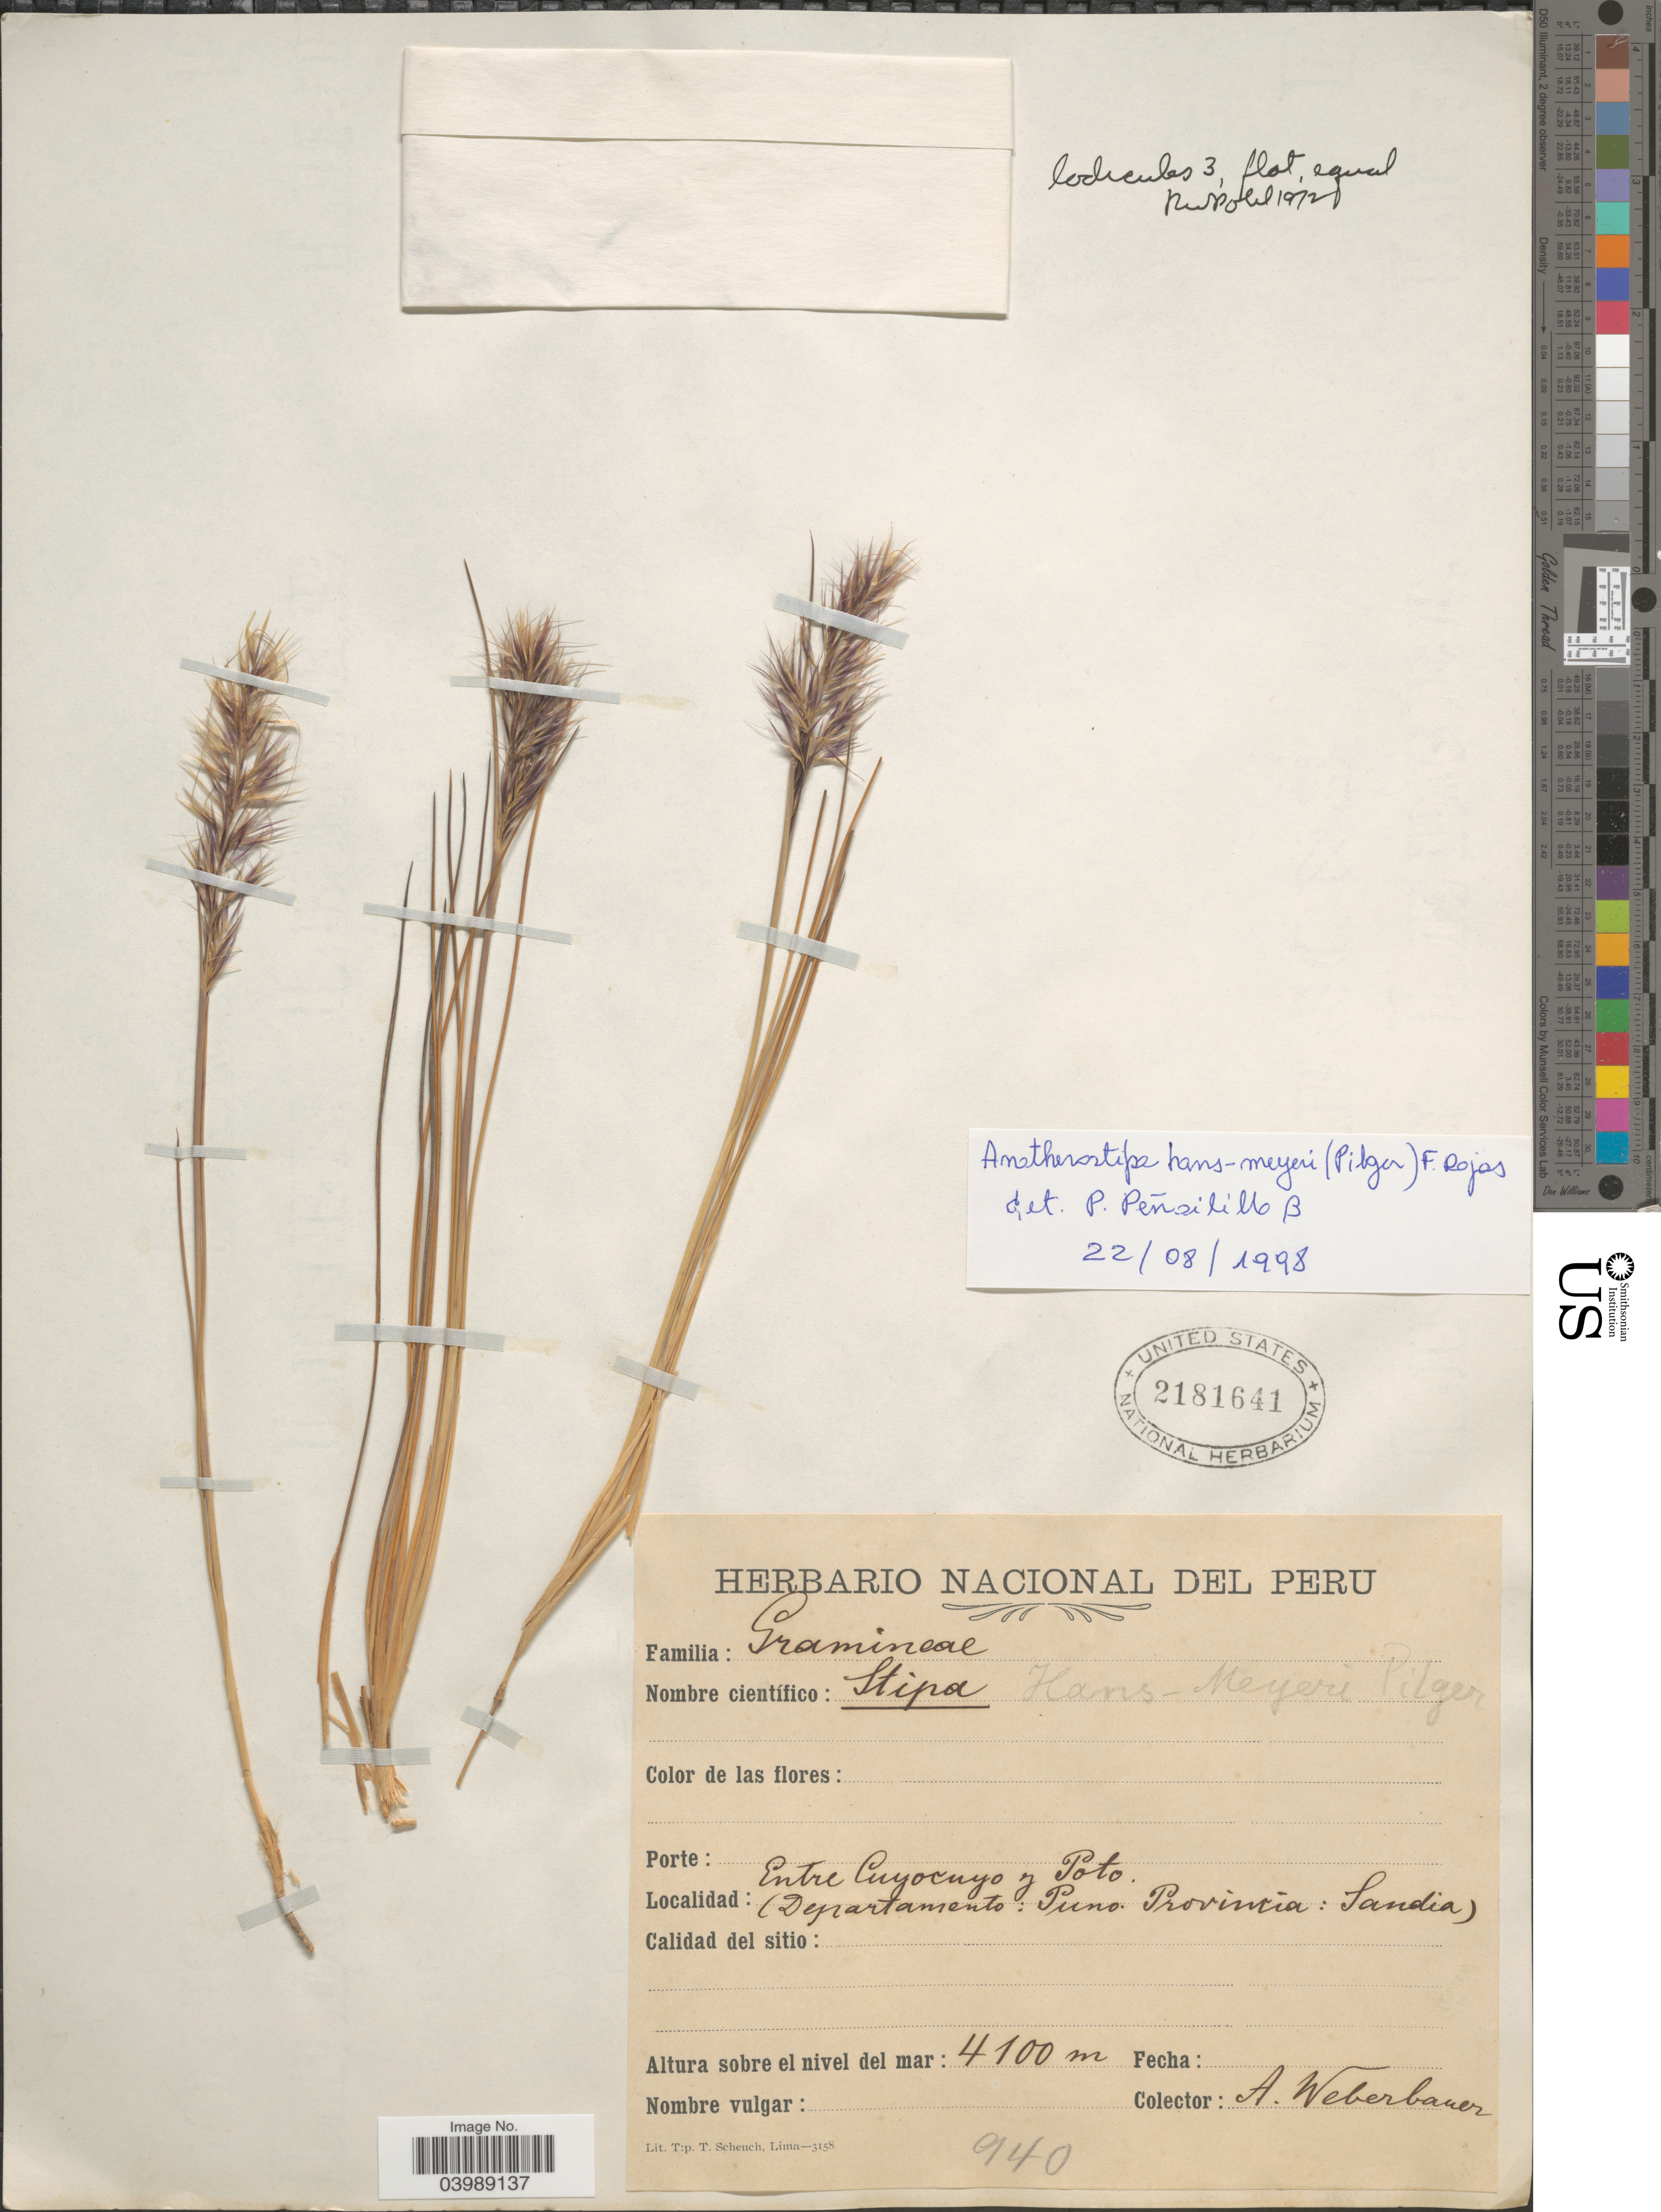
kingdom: Plantae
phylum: Tracheophyta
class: Liliopsida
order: Poales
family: Poaceae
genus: Anatherostipa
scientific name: Anatherostipa hans-meyeri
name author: (Pilg.) Peñailillo B.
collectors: A. Weberbauer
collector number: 940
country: Peru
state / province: Puno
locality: Departamento: Puno. Provincia: Sandia.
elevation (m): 4100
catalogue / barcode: US 2181641